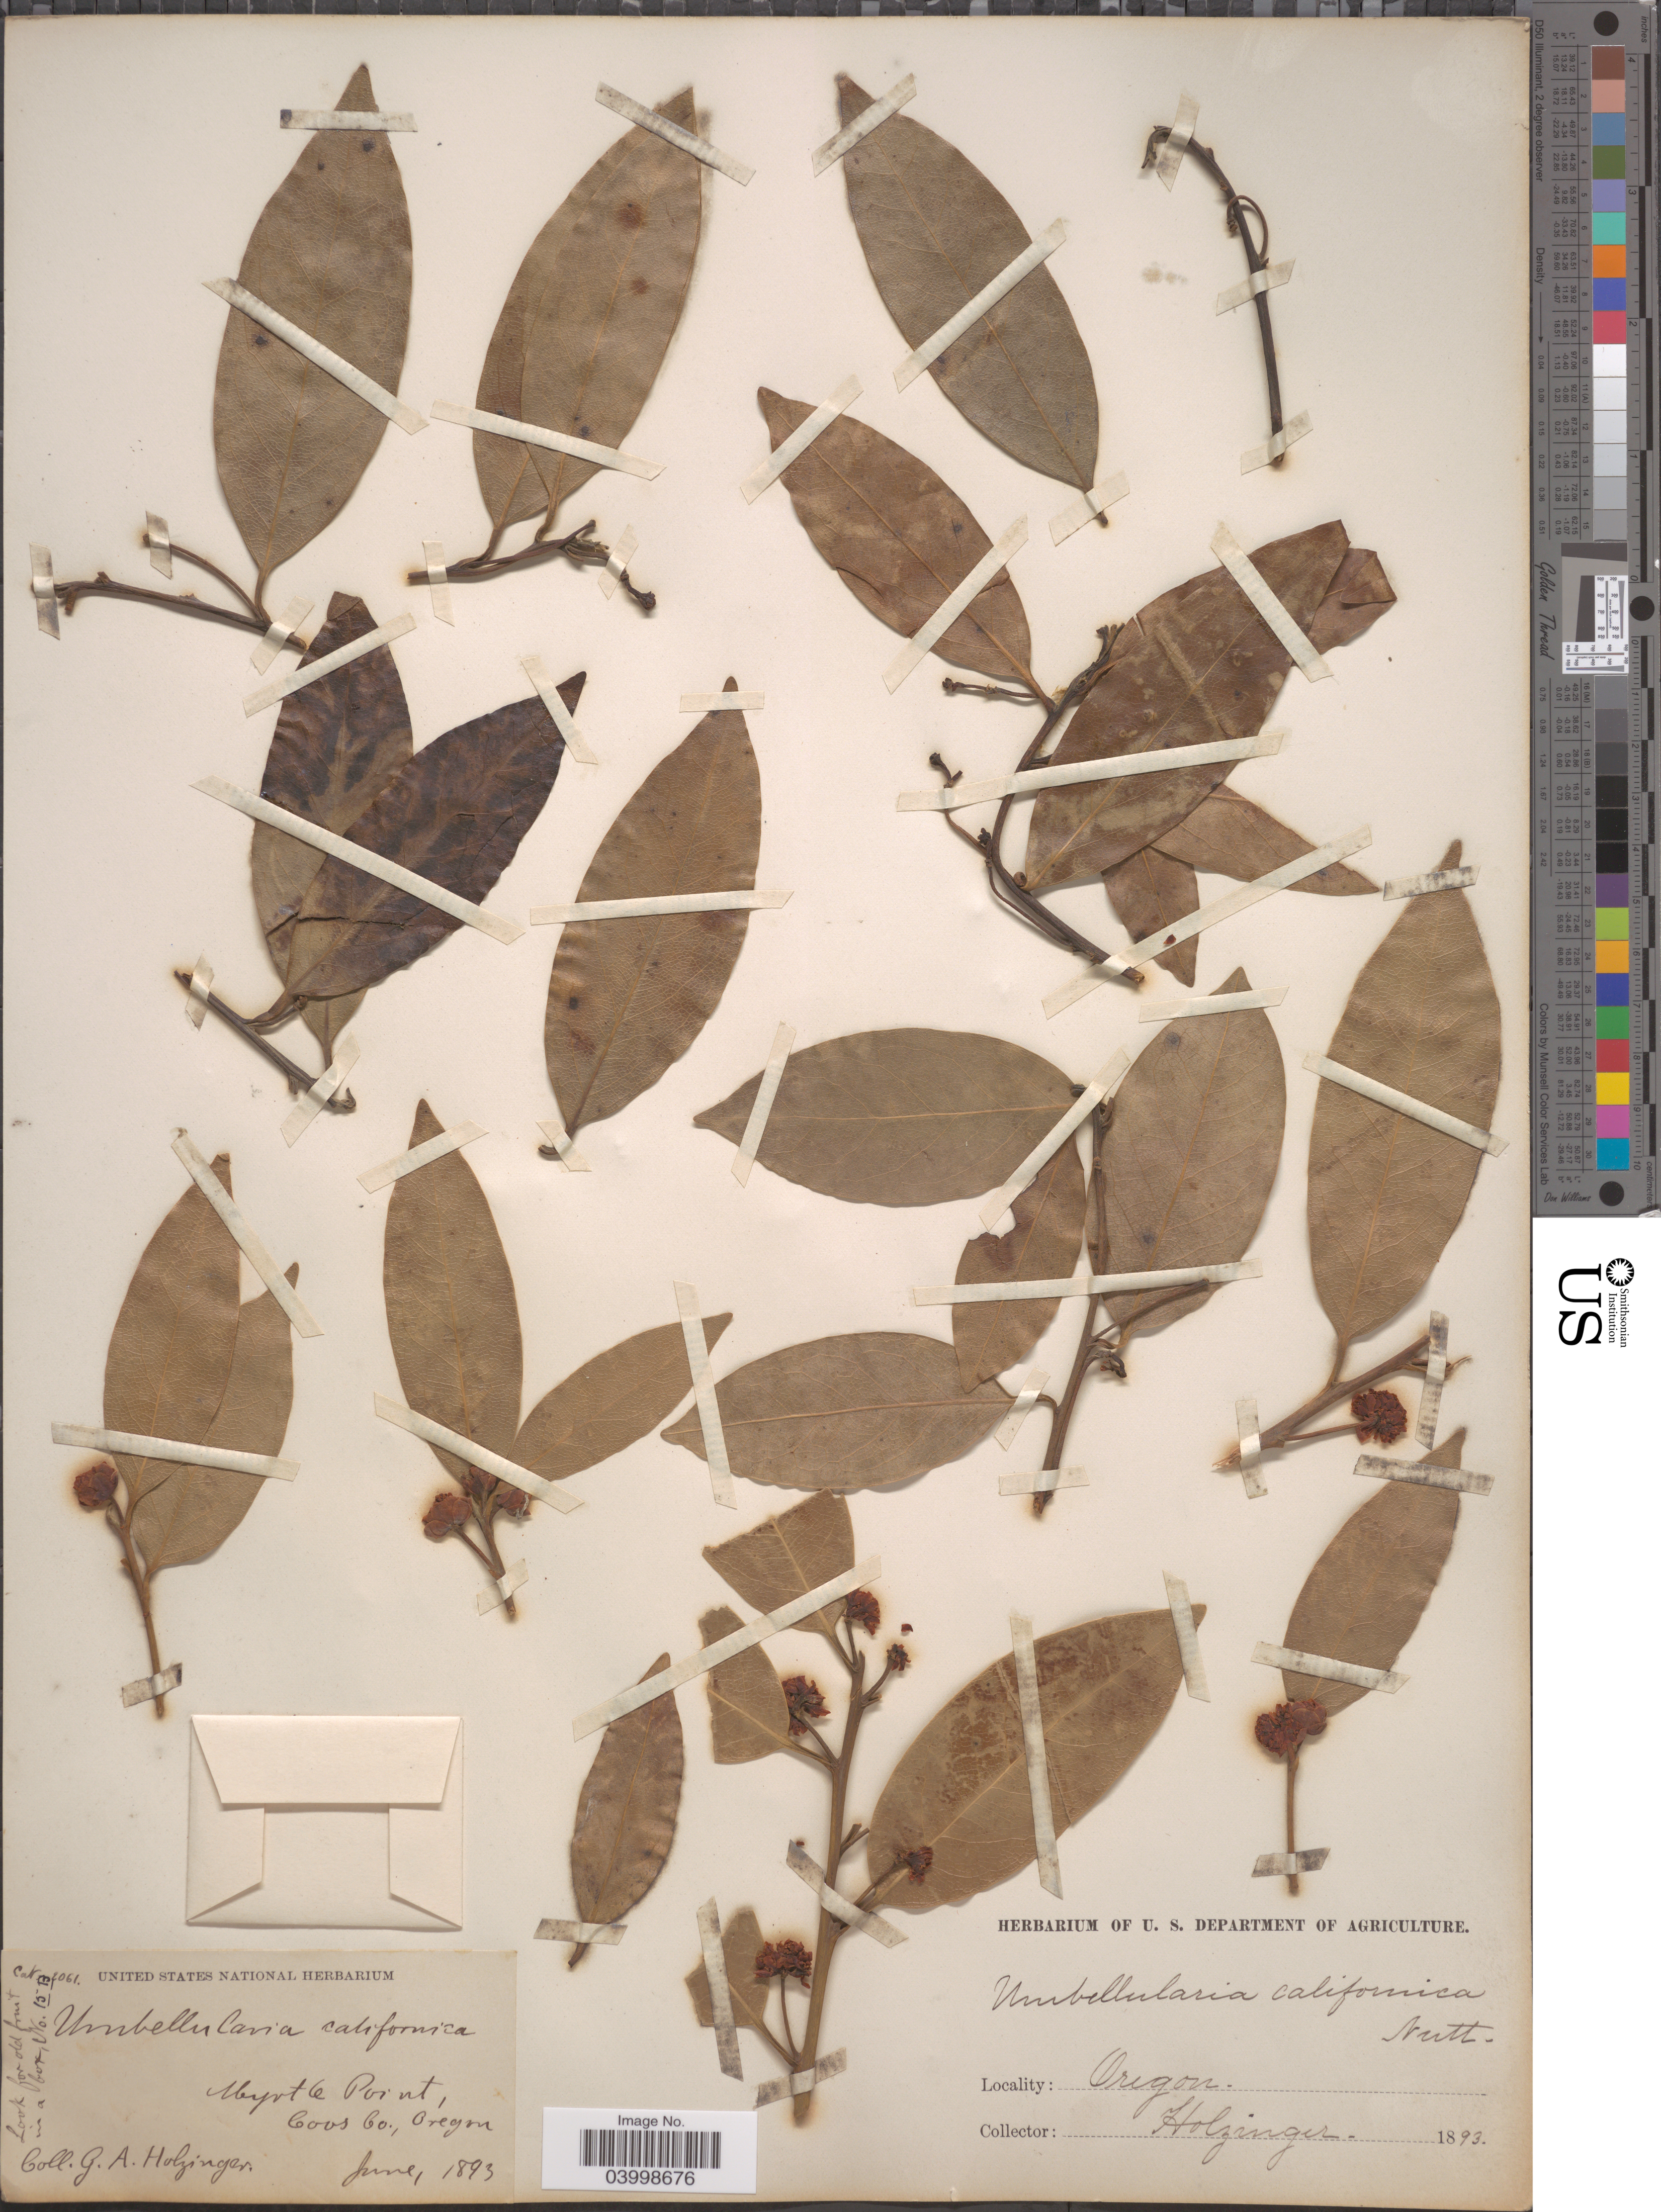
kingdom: Plantae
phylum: Tracheophyta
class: Magnoliopsida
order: Laurales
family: Lauraceae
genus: Umbellularia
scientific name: Umbellularia californica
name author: (Hook. & Arn.) Nutt.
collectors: G. A. Holzinger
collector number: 2061*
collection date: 1893-06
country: United States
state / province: Oregon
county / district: Coos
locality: Myrtle Point, Coos Co.